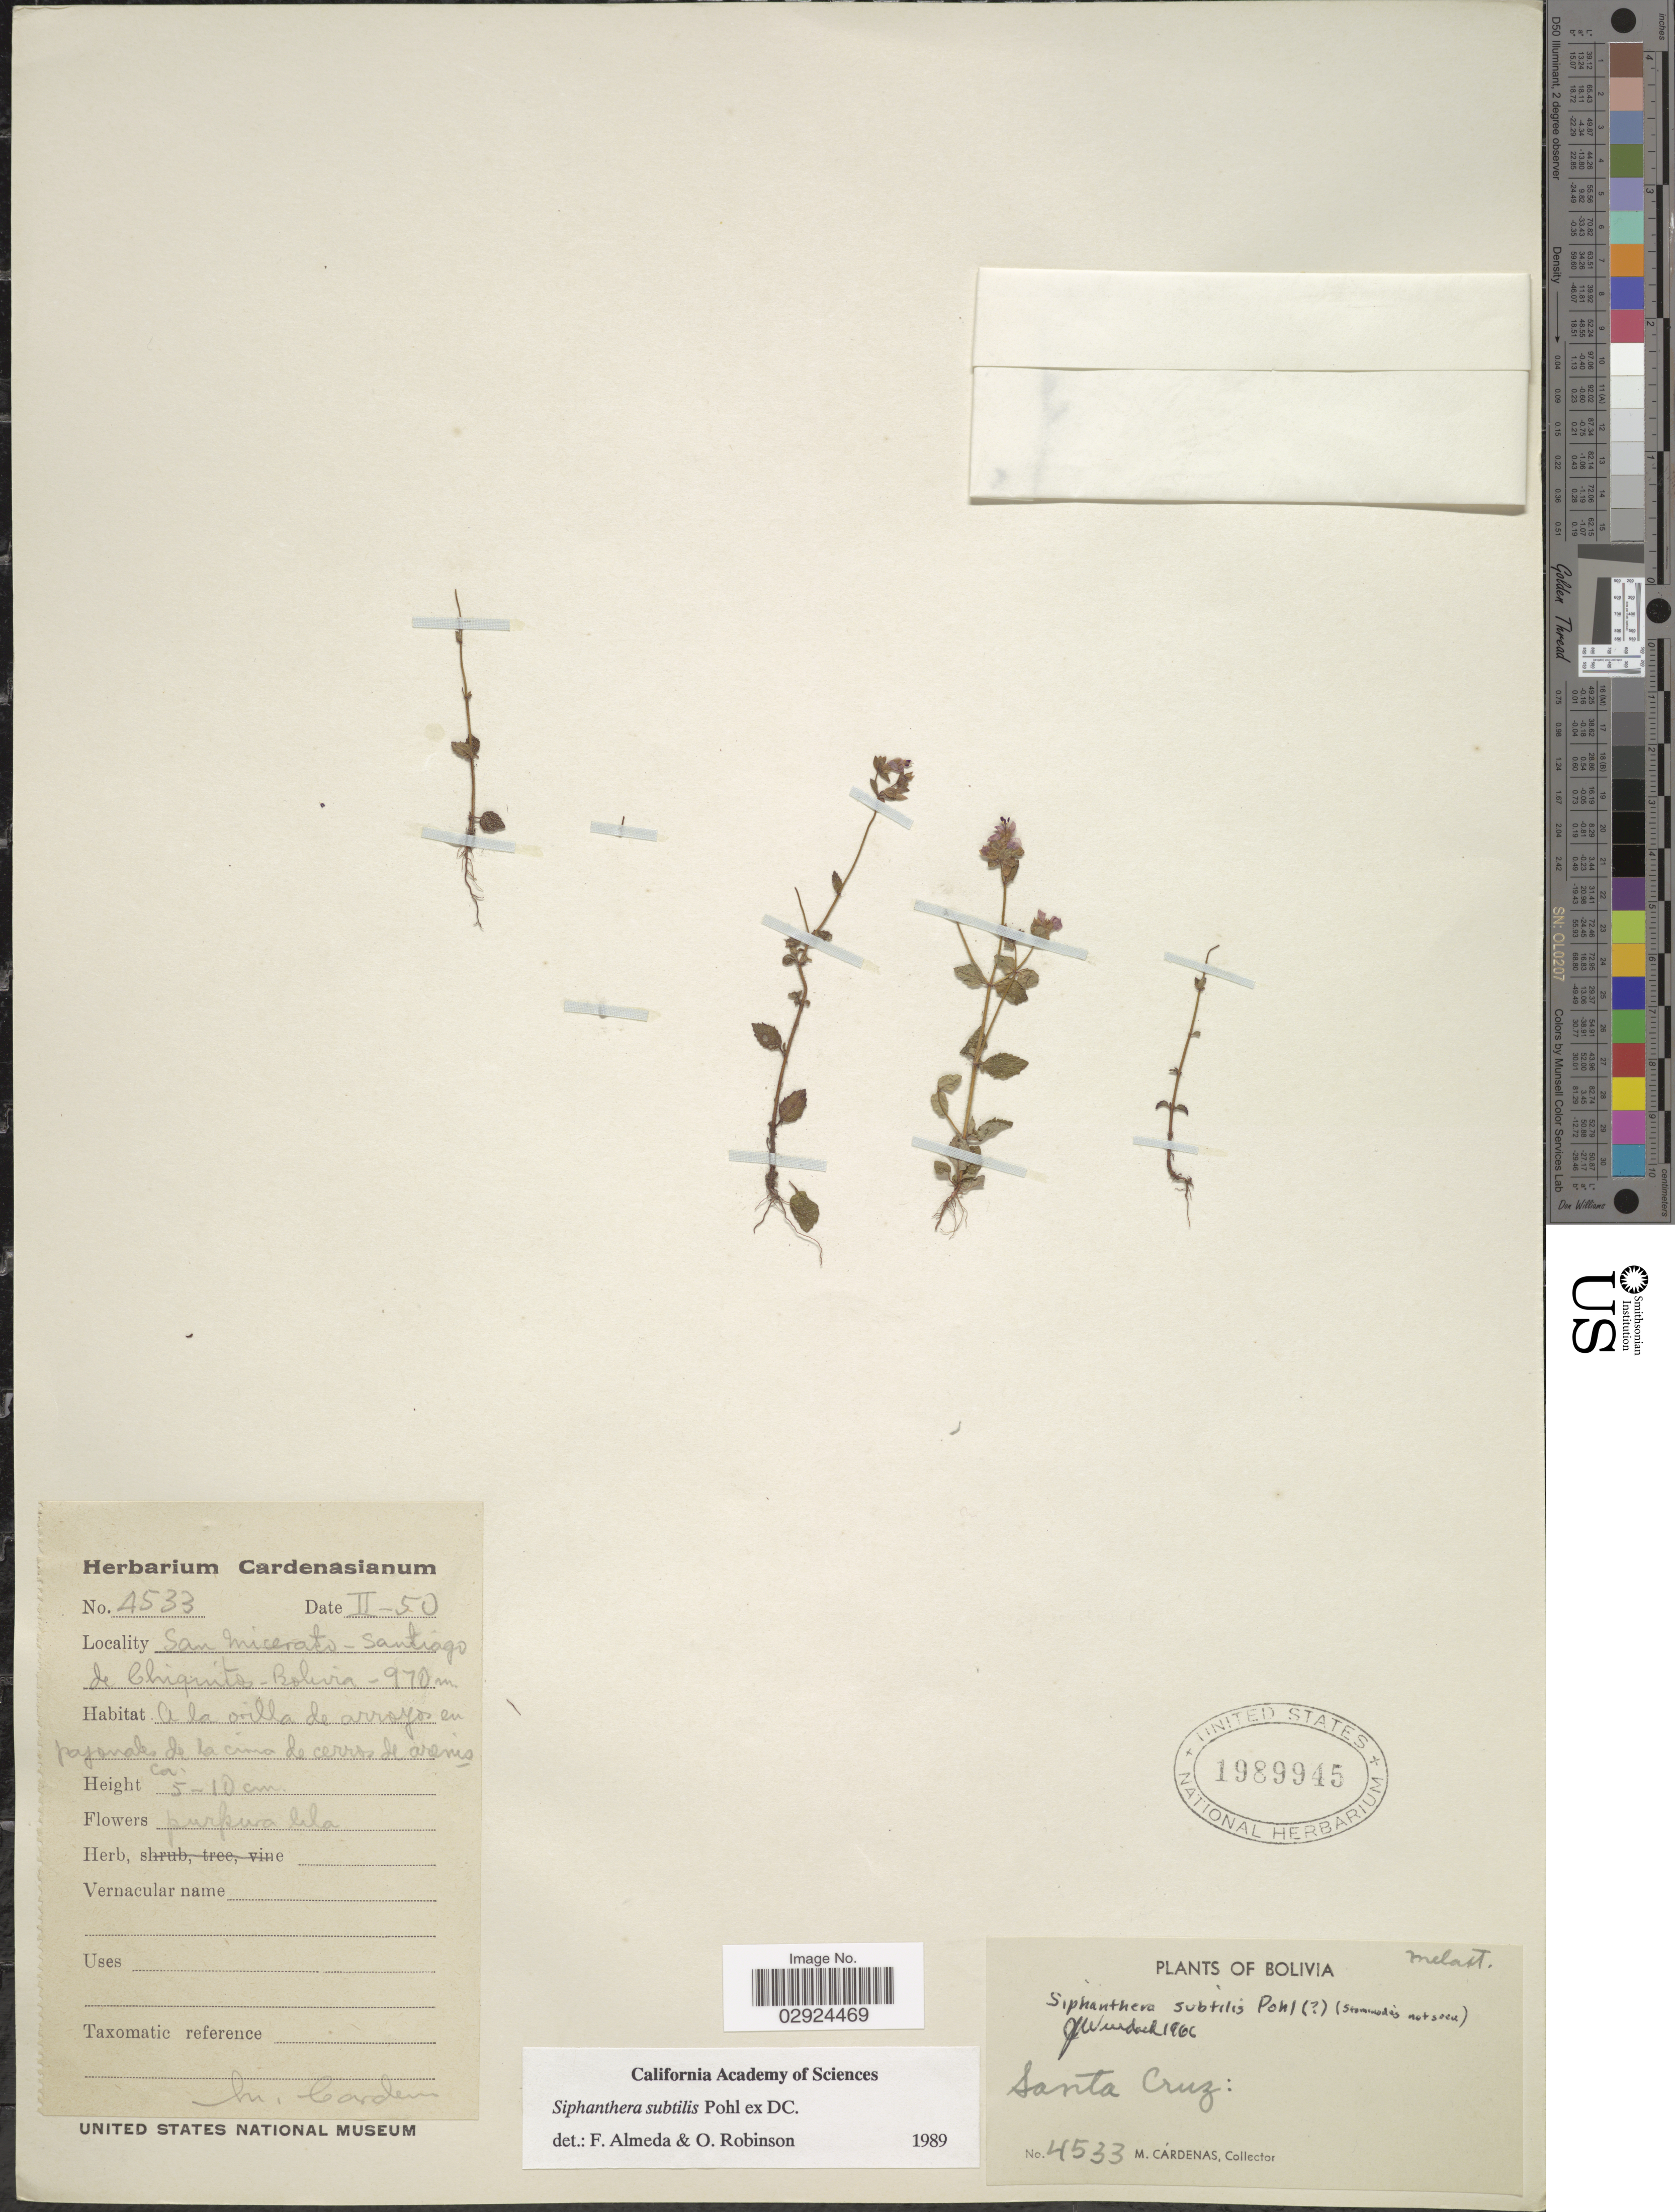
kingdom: Plantae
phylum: Tracheophyta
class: Magnoliopsida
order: Myrtales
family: Melastomataceae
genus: Siphanthera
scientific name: Siphanthera subtilis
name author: Pohl ex DC.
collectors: M. Cárdenas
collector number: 4533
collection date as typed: Transcribed d/m/y: /2/50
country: Bolivia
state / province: Santa Cruz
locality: San Micerato - Santiago de Chiquitos.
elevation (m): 970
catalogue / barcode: US 1989945